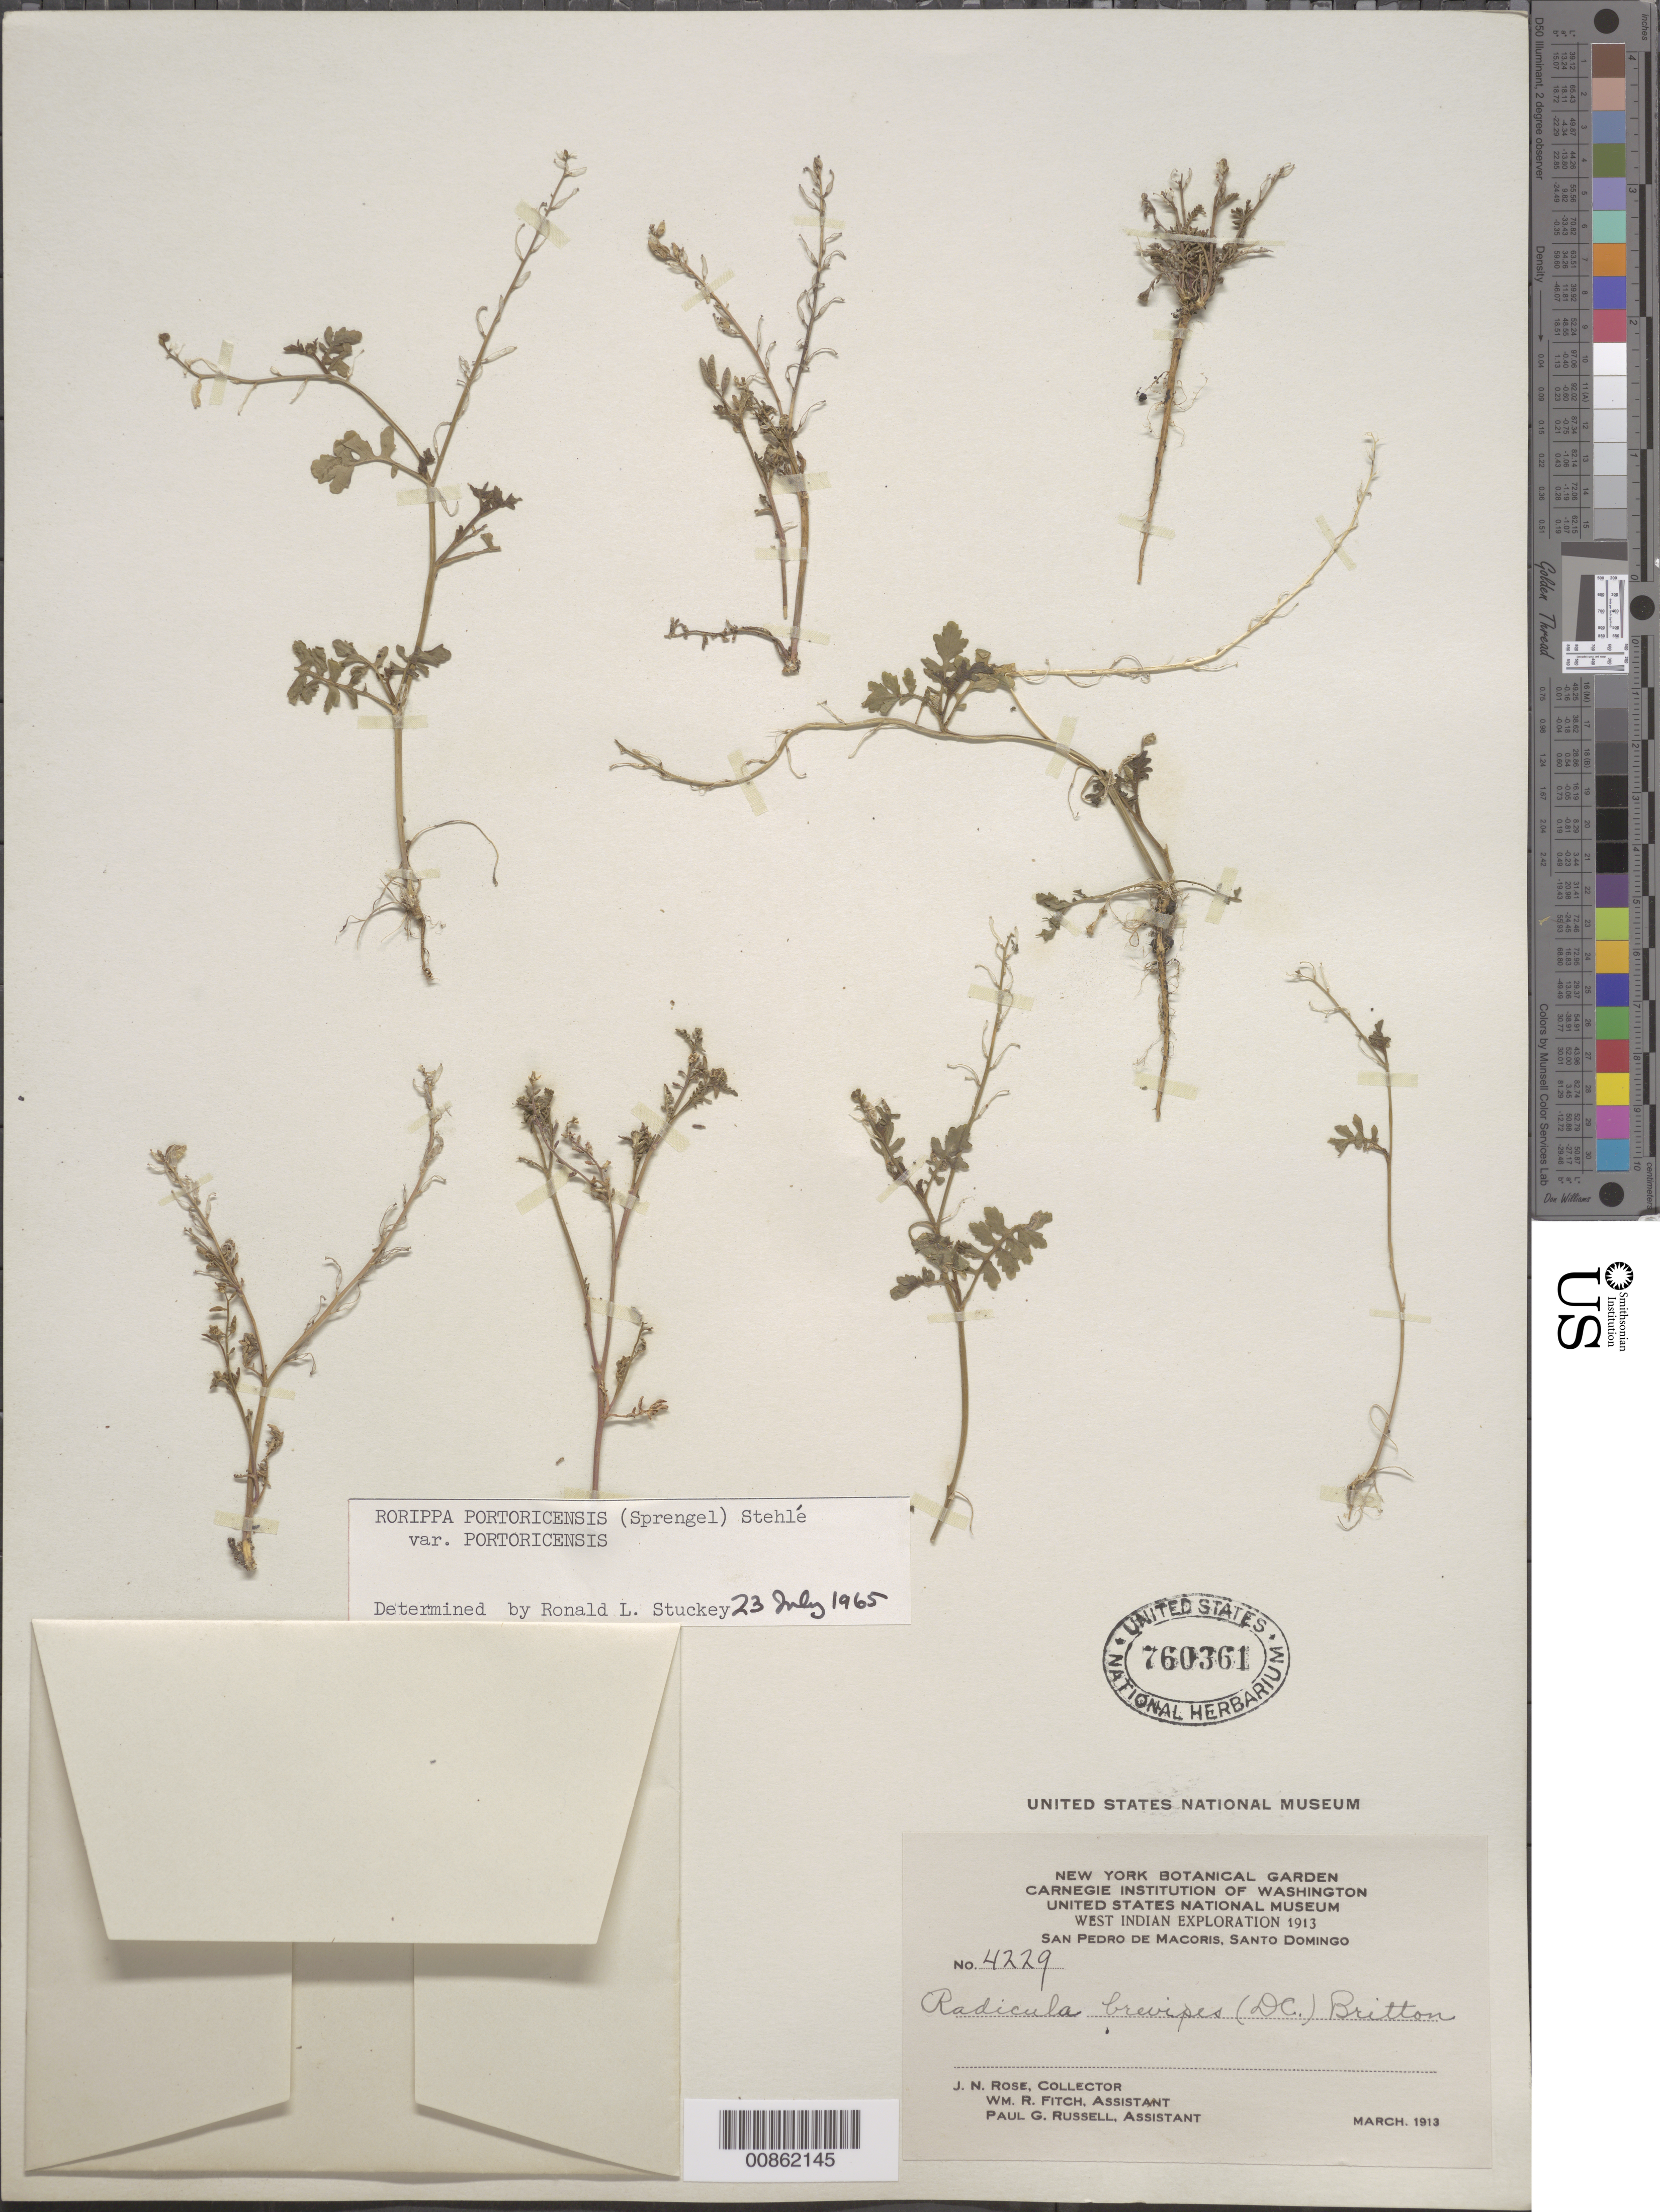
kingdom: Plantae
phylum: Tracheophyta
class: Magnoliopsida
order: Brassicales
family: Brassicaceae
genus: Rorippa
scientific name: Rorippa portoricensis var. portoricensis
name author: (Spreng.) Stehlé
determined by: Stuckey, R. L.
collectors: J. N. Rose, W. R. Fitch & P. G. Russell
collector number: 4229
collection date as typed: Mar 1913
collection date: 1913-03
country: Dominican Republic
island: Hispaniola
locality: San Pedro de Macoris, Santo Domingo.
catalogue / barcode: US 760361